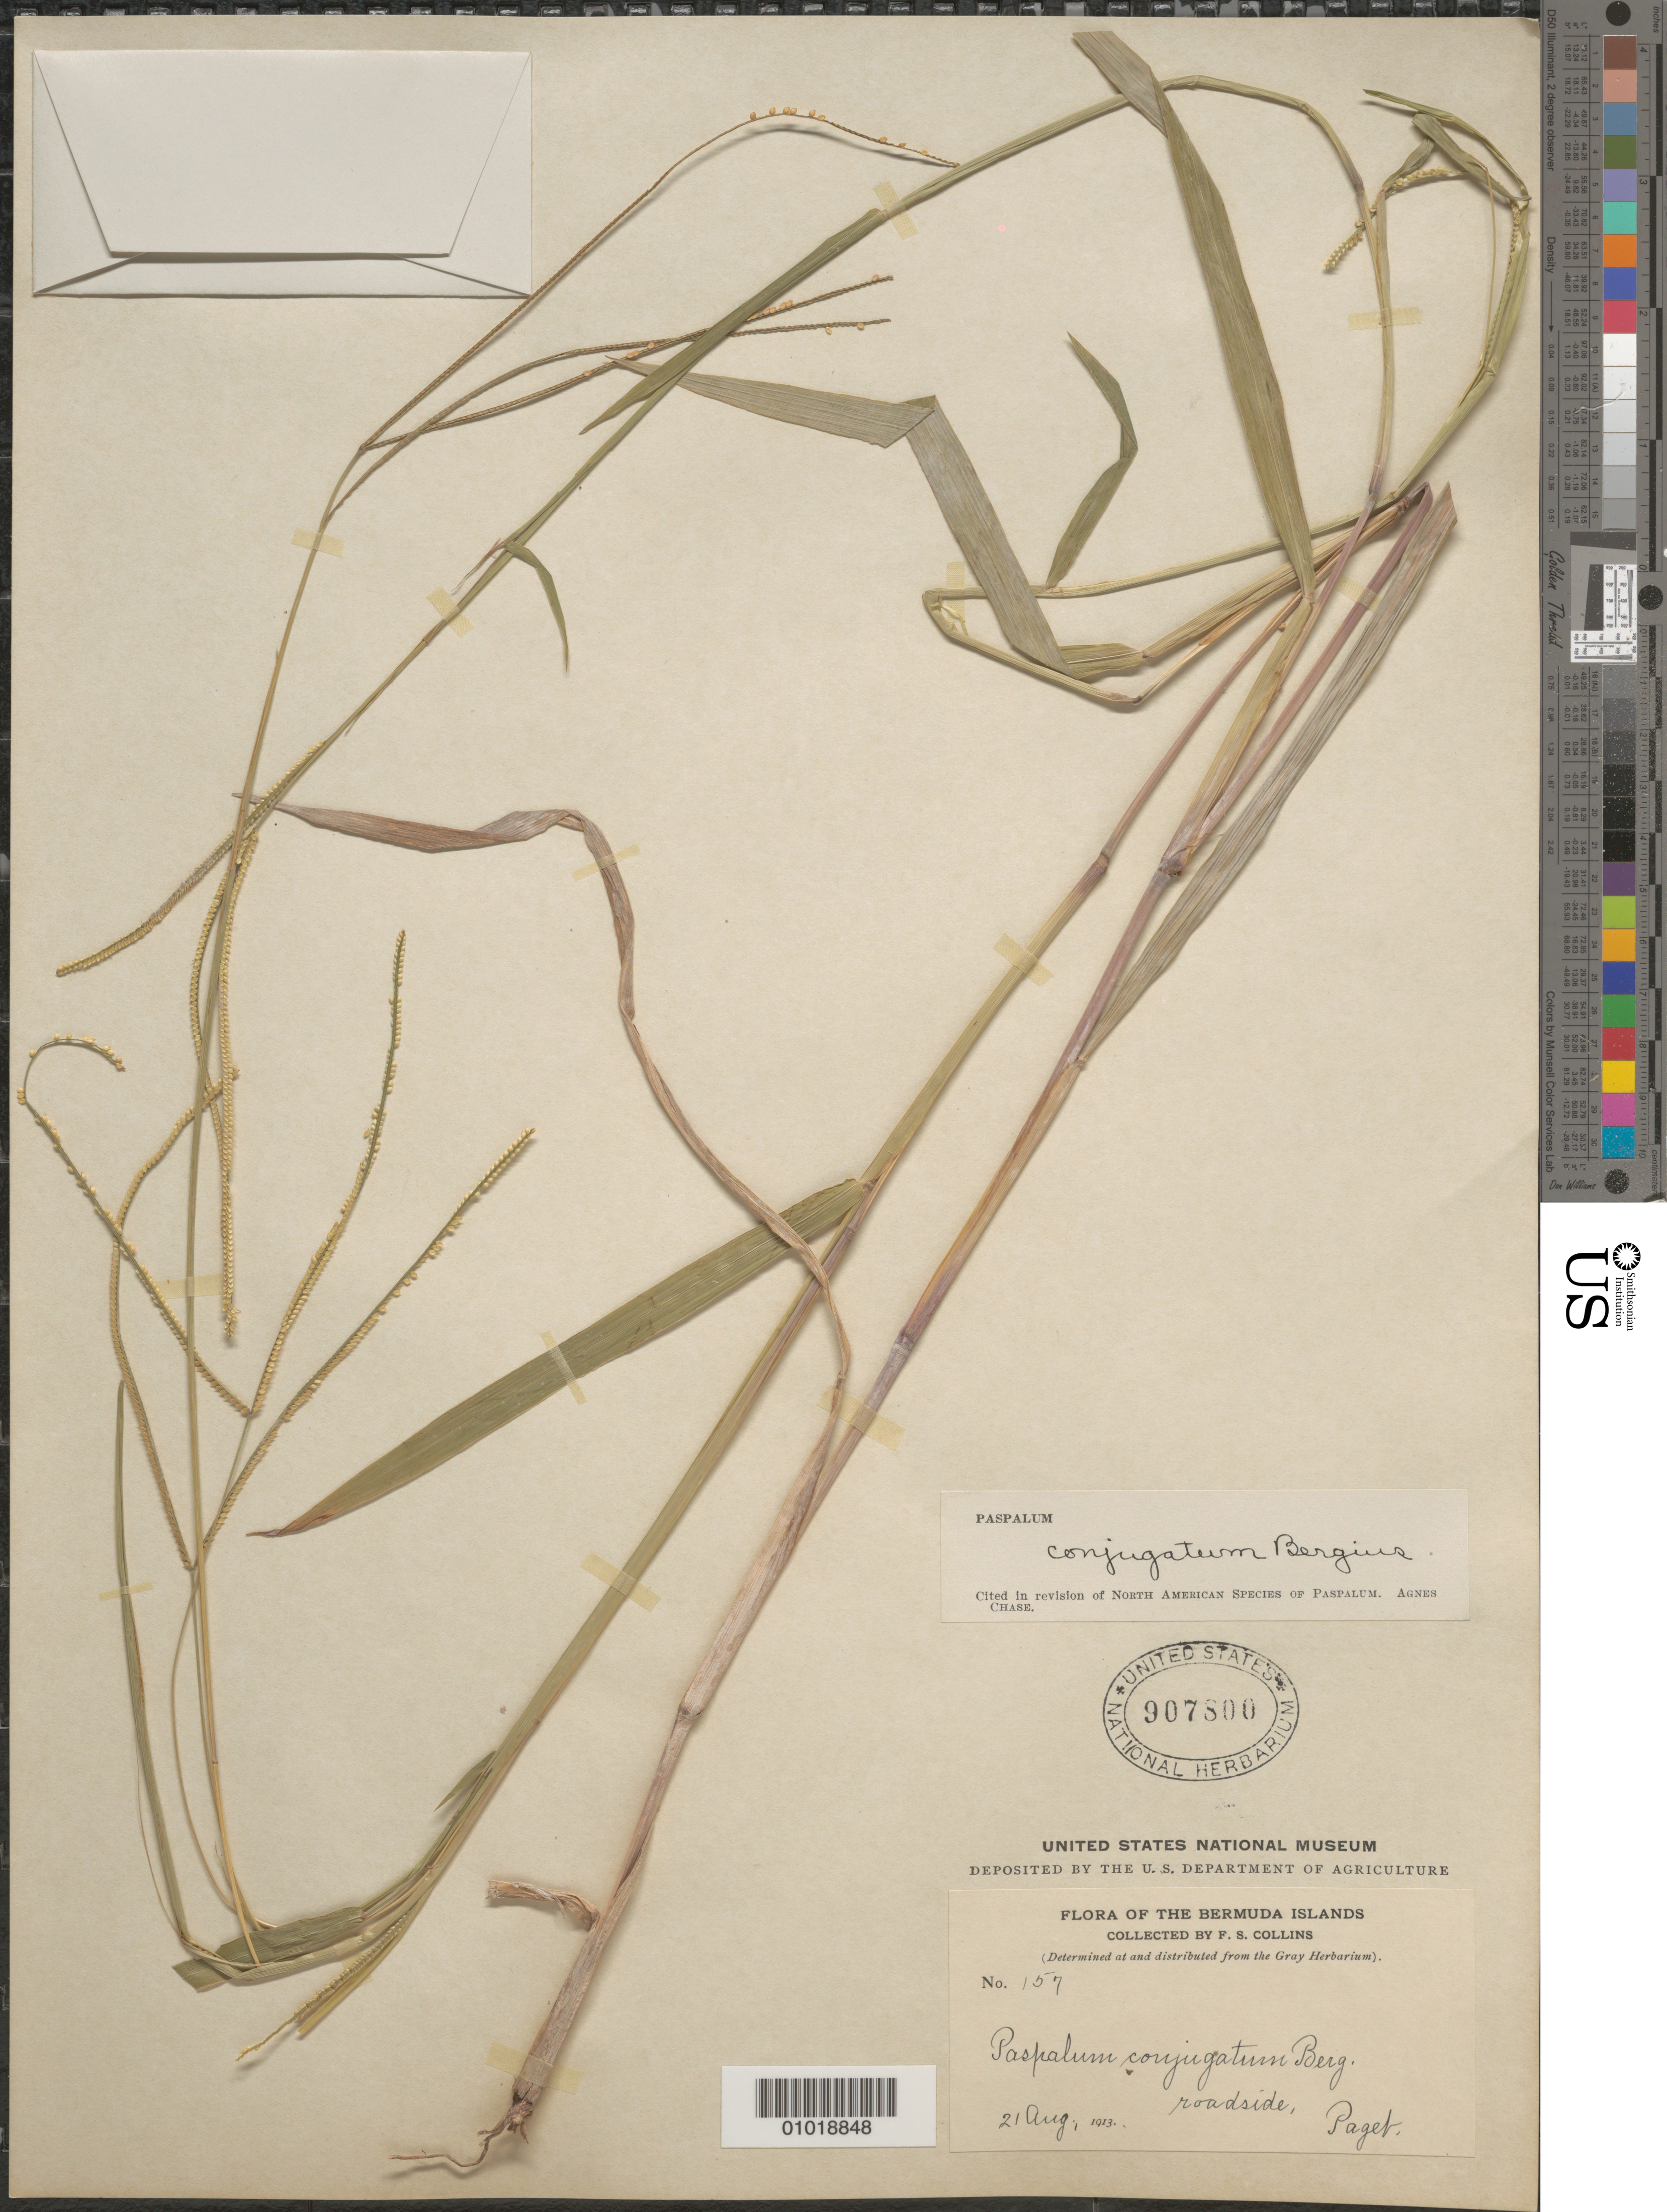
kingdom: Plantae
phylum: Tracheophyta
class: Liliopsida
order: Poales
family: Poaceae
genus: Paspalum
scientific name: Paspalum conjugatum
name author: P.J. Bergius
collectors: F. Collins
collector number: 157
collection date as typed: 21 Aug 1913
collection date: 1913-08-21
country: Bermuda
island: Bermuda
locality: Paget, roadside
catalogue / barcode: US 907800